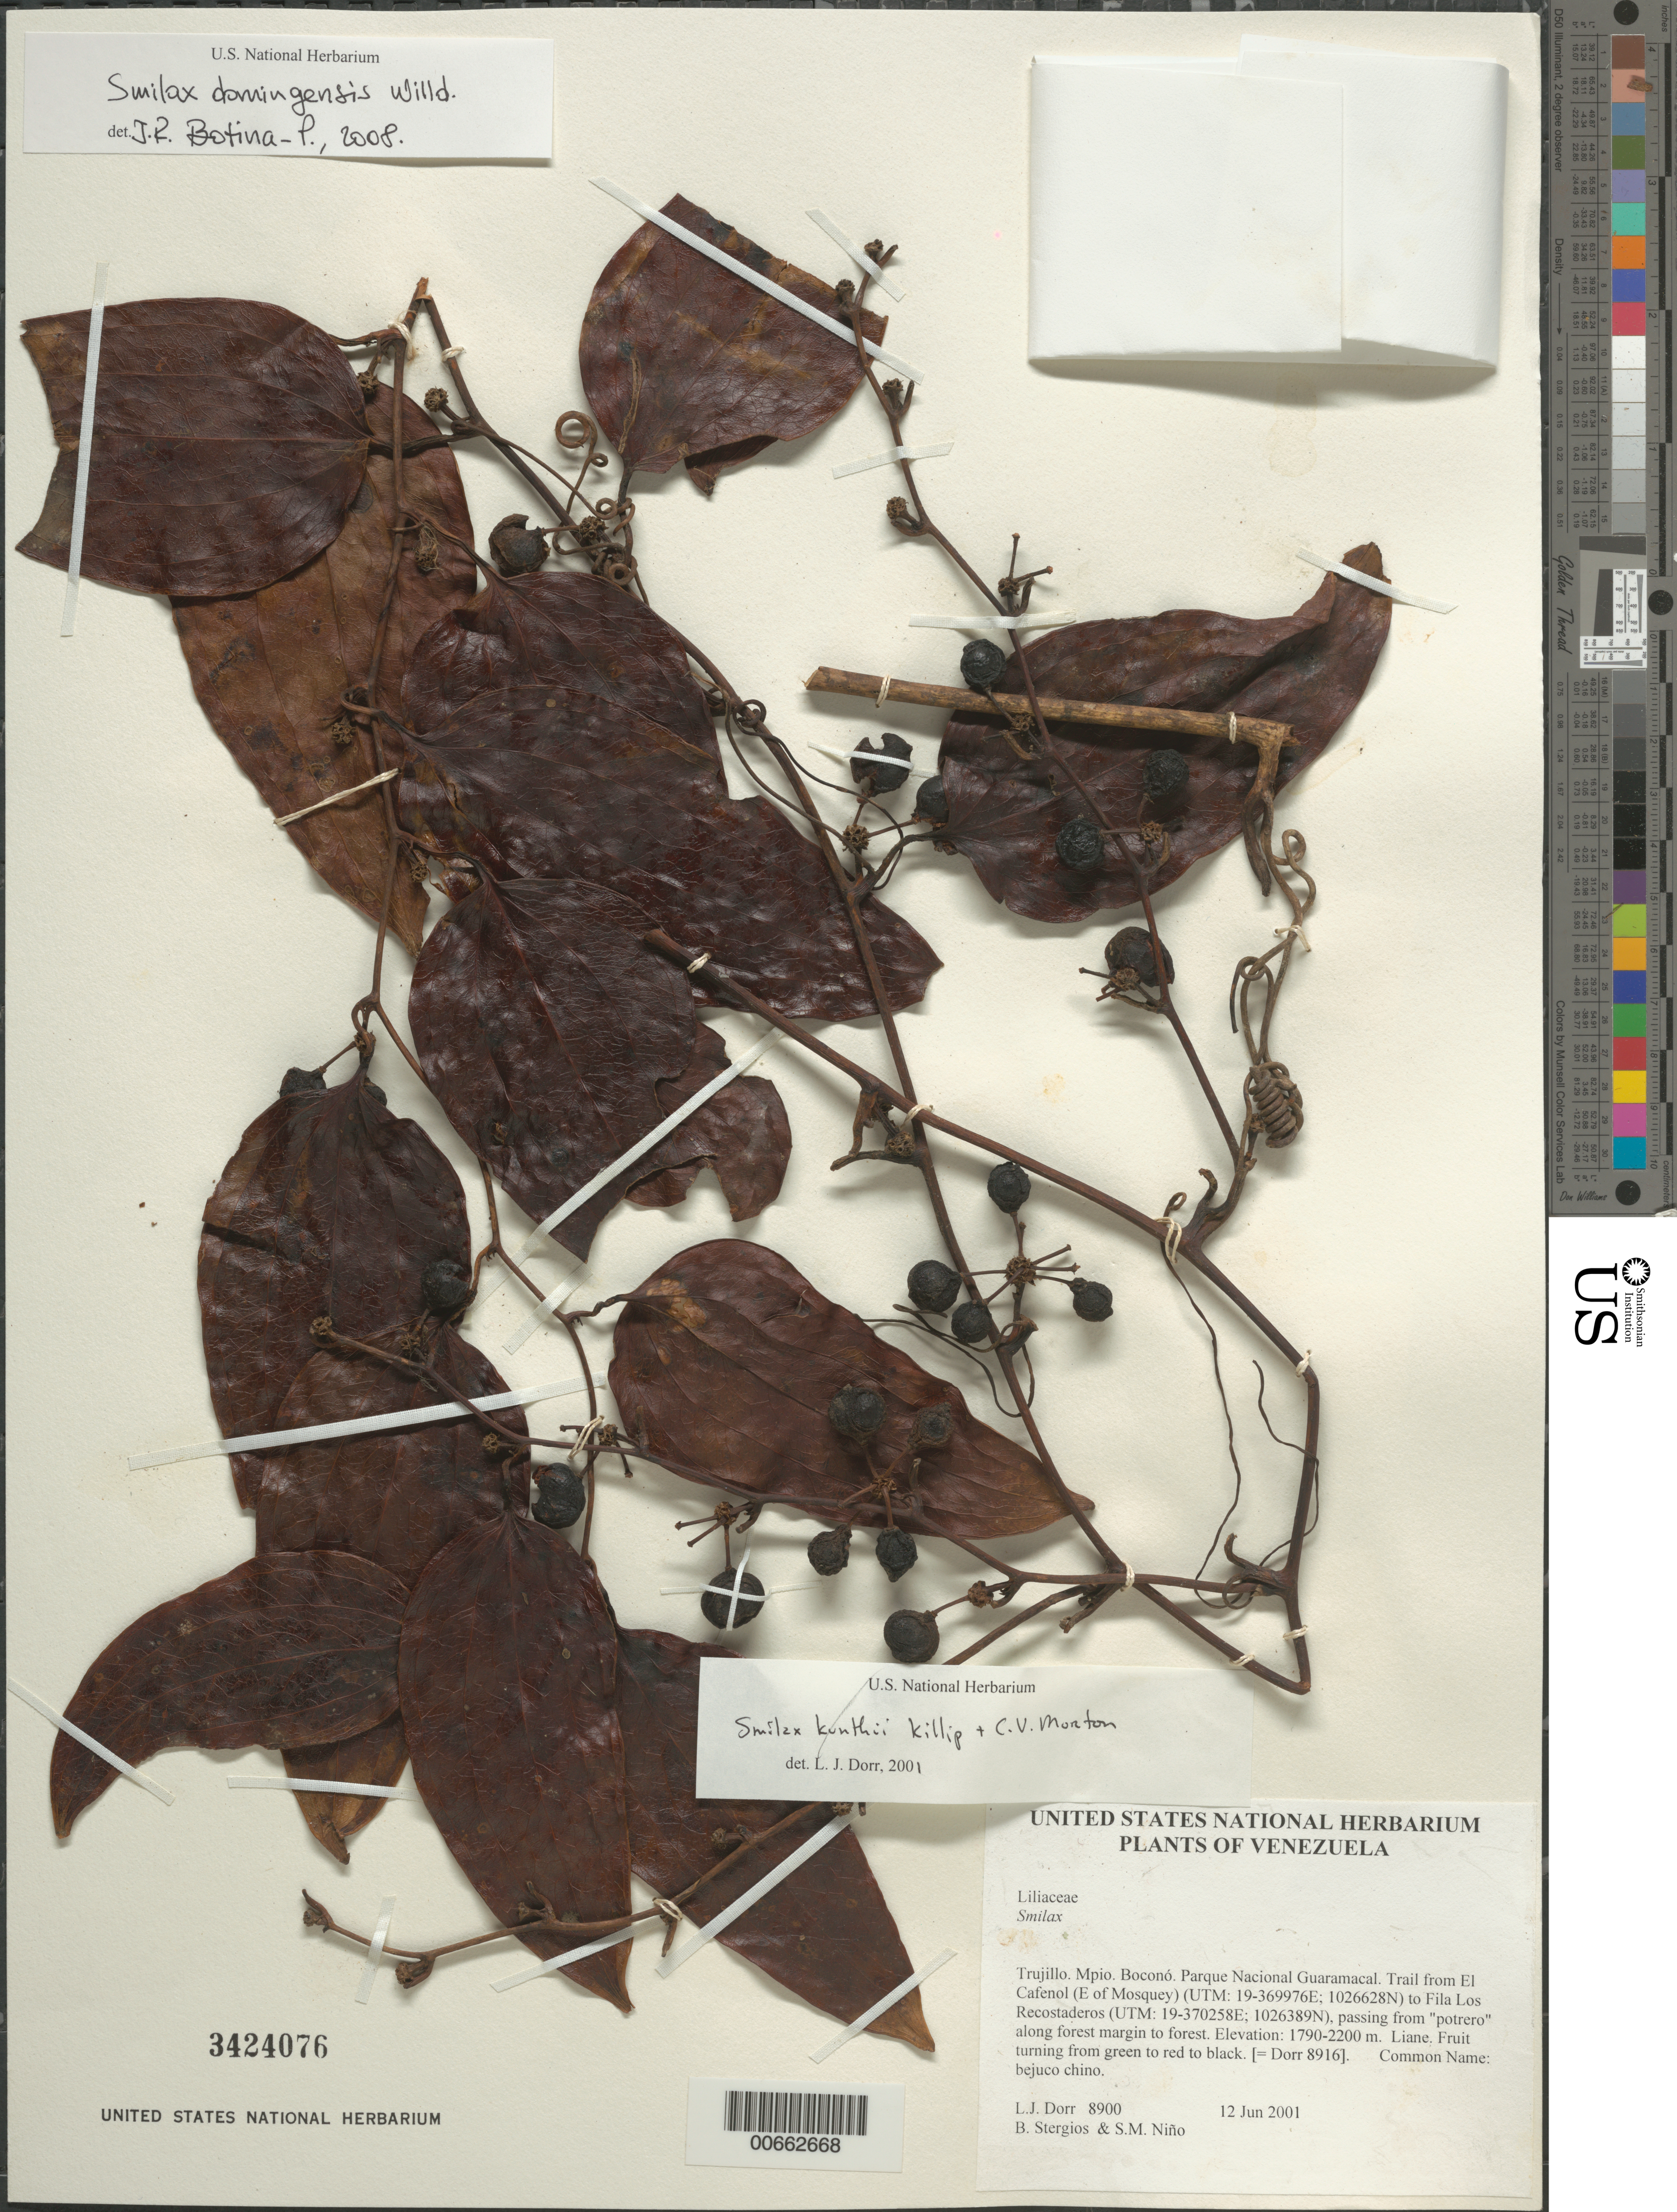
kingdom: Plantae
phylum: Tracheophyta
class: Liliopsida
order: Liliales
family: Smilacaceae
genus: Smilax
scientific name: Smilax domingensis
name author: Willd.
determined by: Botina-P., J. R.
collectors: L. J. Dorr, B. G. Stergios & S. M. Niño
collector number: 8900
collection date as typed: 12 Jun 2001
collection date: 2001-06-12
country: Venezuela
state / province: Trujillo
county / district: Boconó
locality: Parque Nacional Guaramacal. Trail from El Cafenol (E of Mosquey) to Fila Los Recostaderos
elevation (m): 1790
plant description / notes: Common name: bejuco chino; MO, PORT, US, VEN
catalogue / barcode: US 3424076